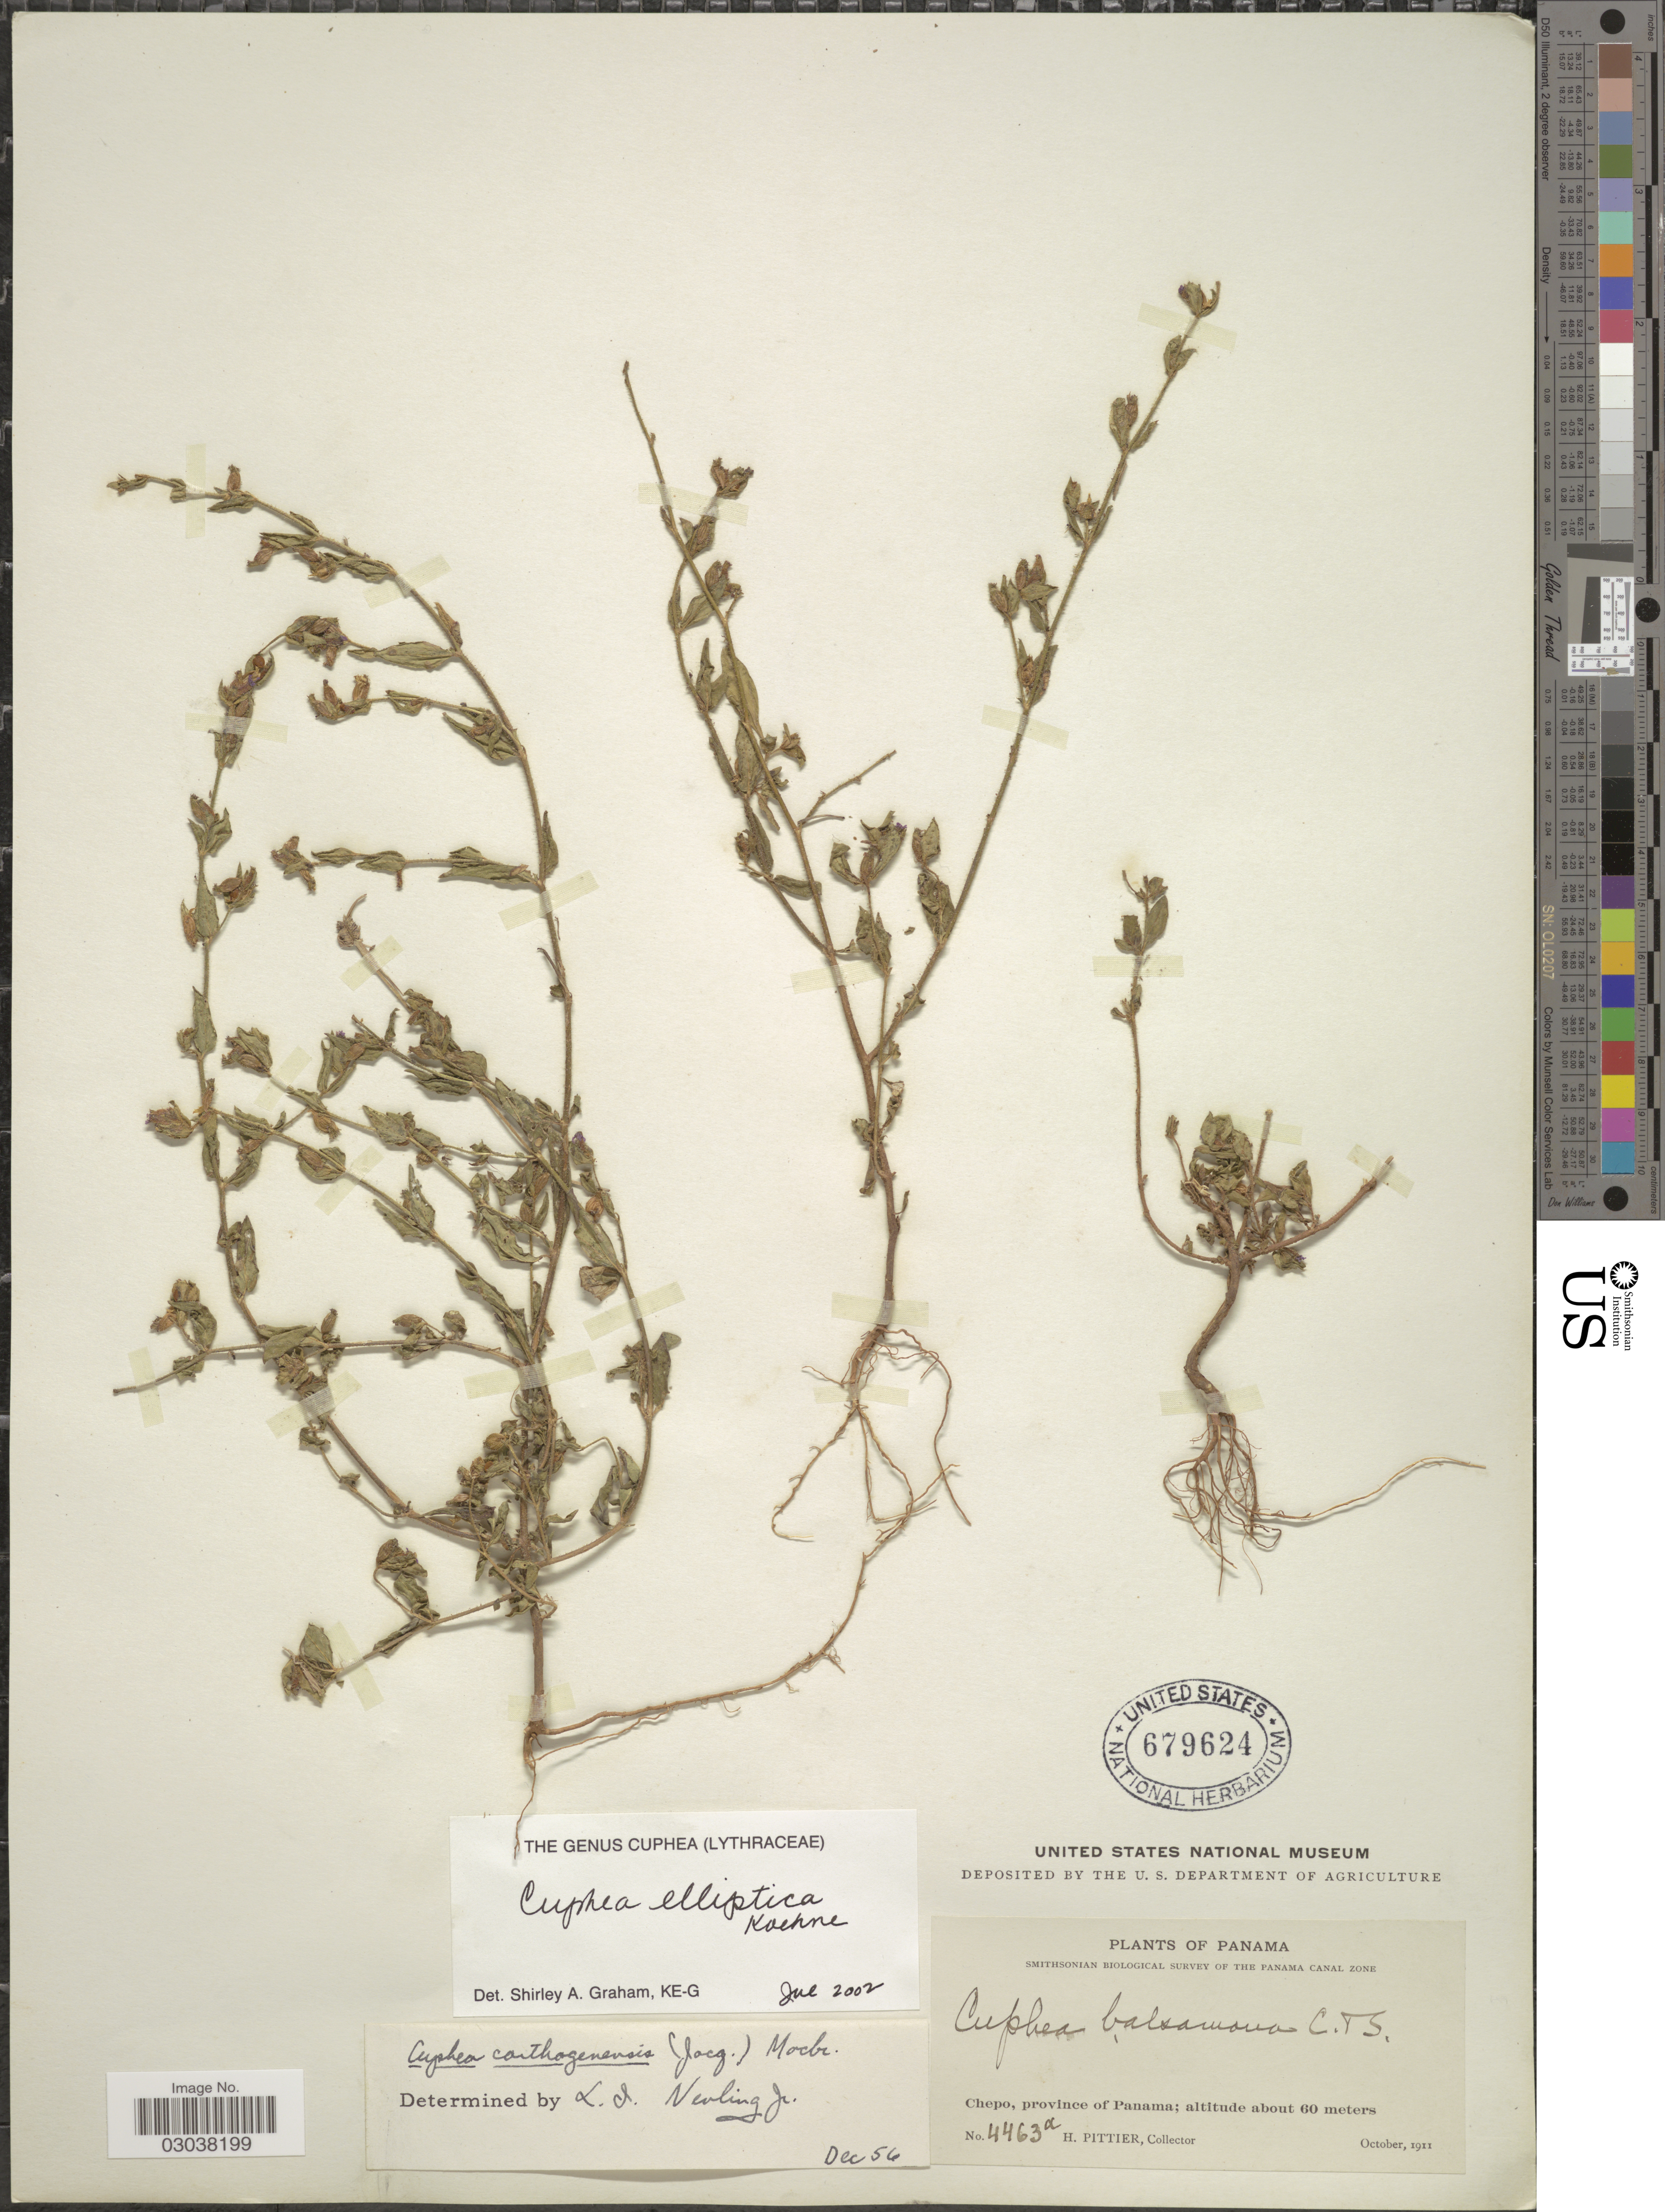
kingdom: Plantae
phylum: Tracheophyta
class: Magnoliopsida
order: Myrtales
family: Lythraceae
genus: Cuphea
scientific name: Cuphea elliptica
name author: Koehne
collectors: H. F. Pittier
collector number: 4463a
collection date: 1911-10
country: Panama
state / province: Panamá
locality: Chepo.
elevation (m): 60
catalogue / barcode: US 679624